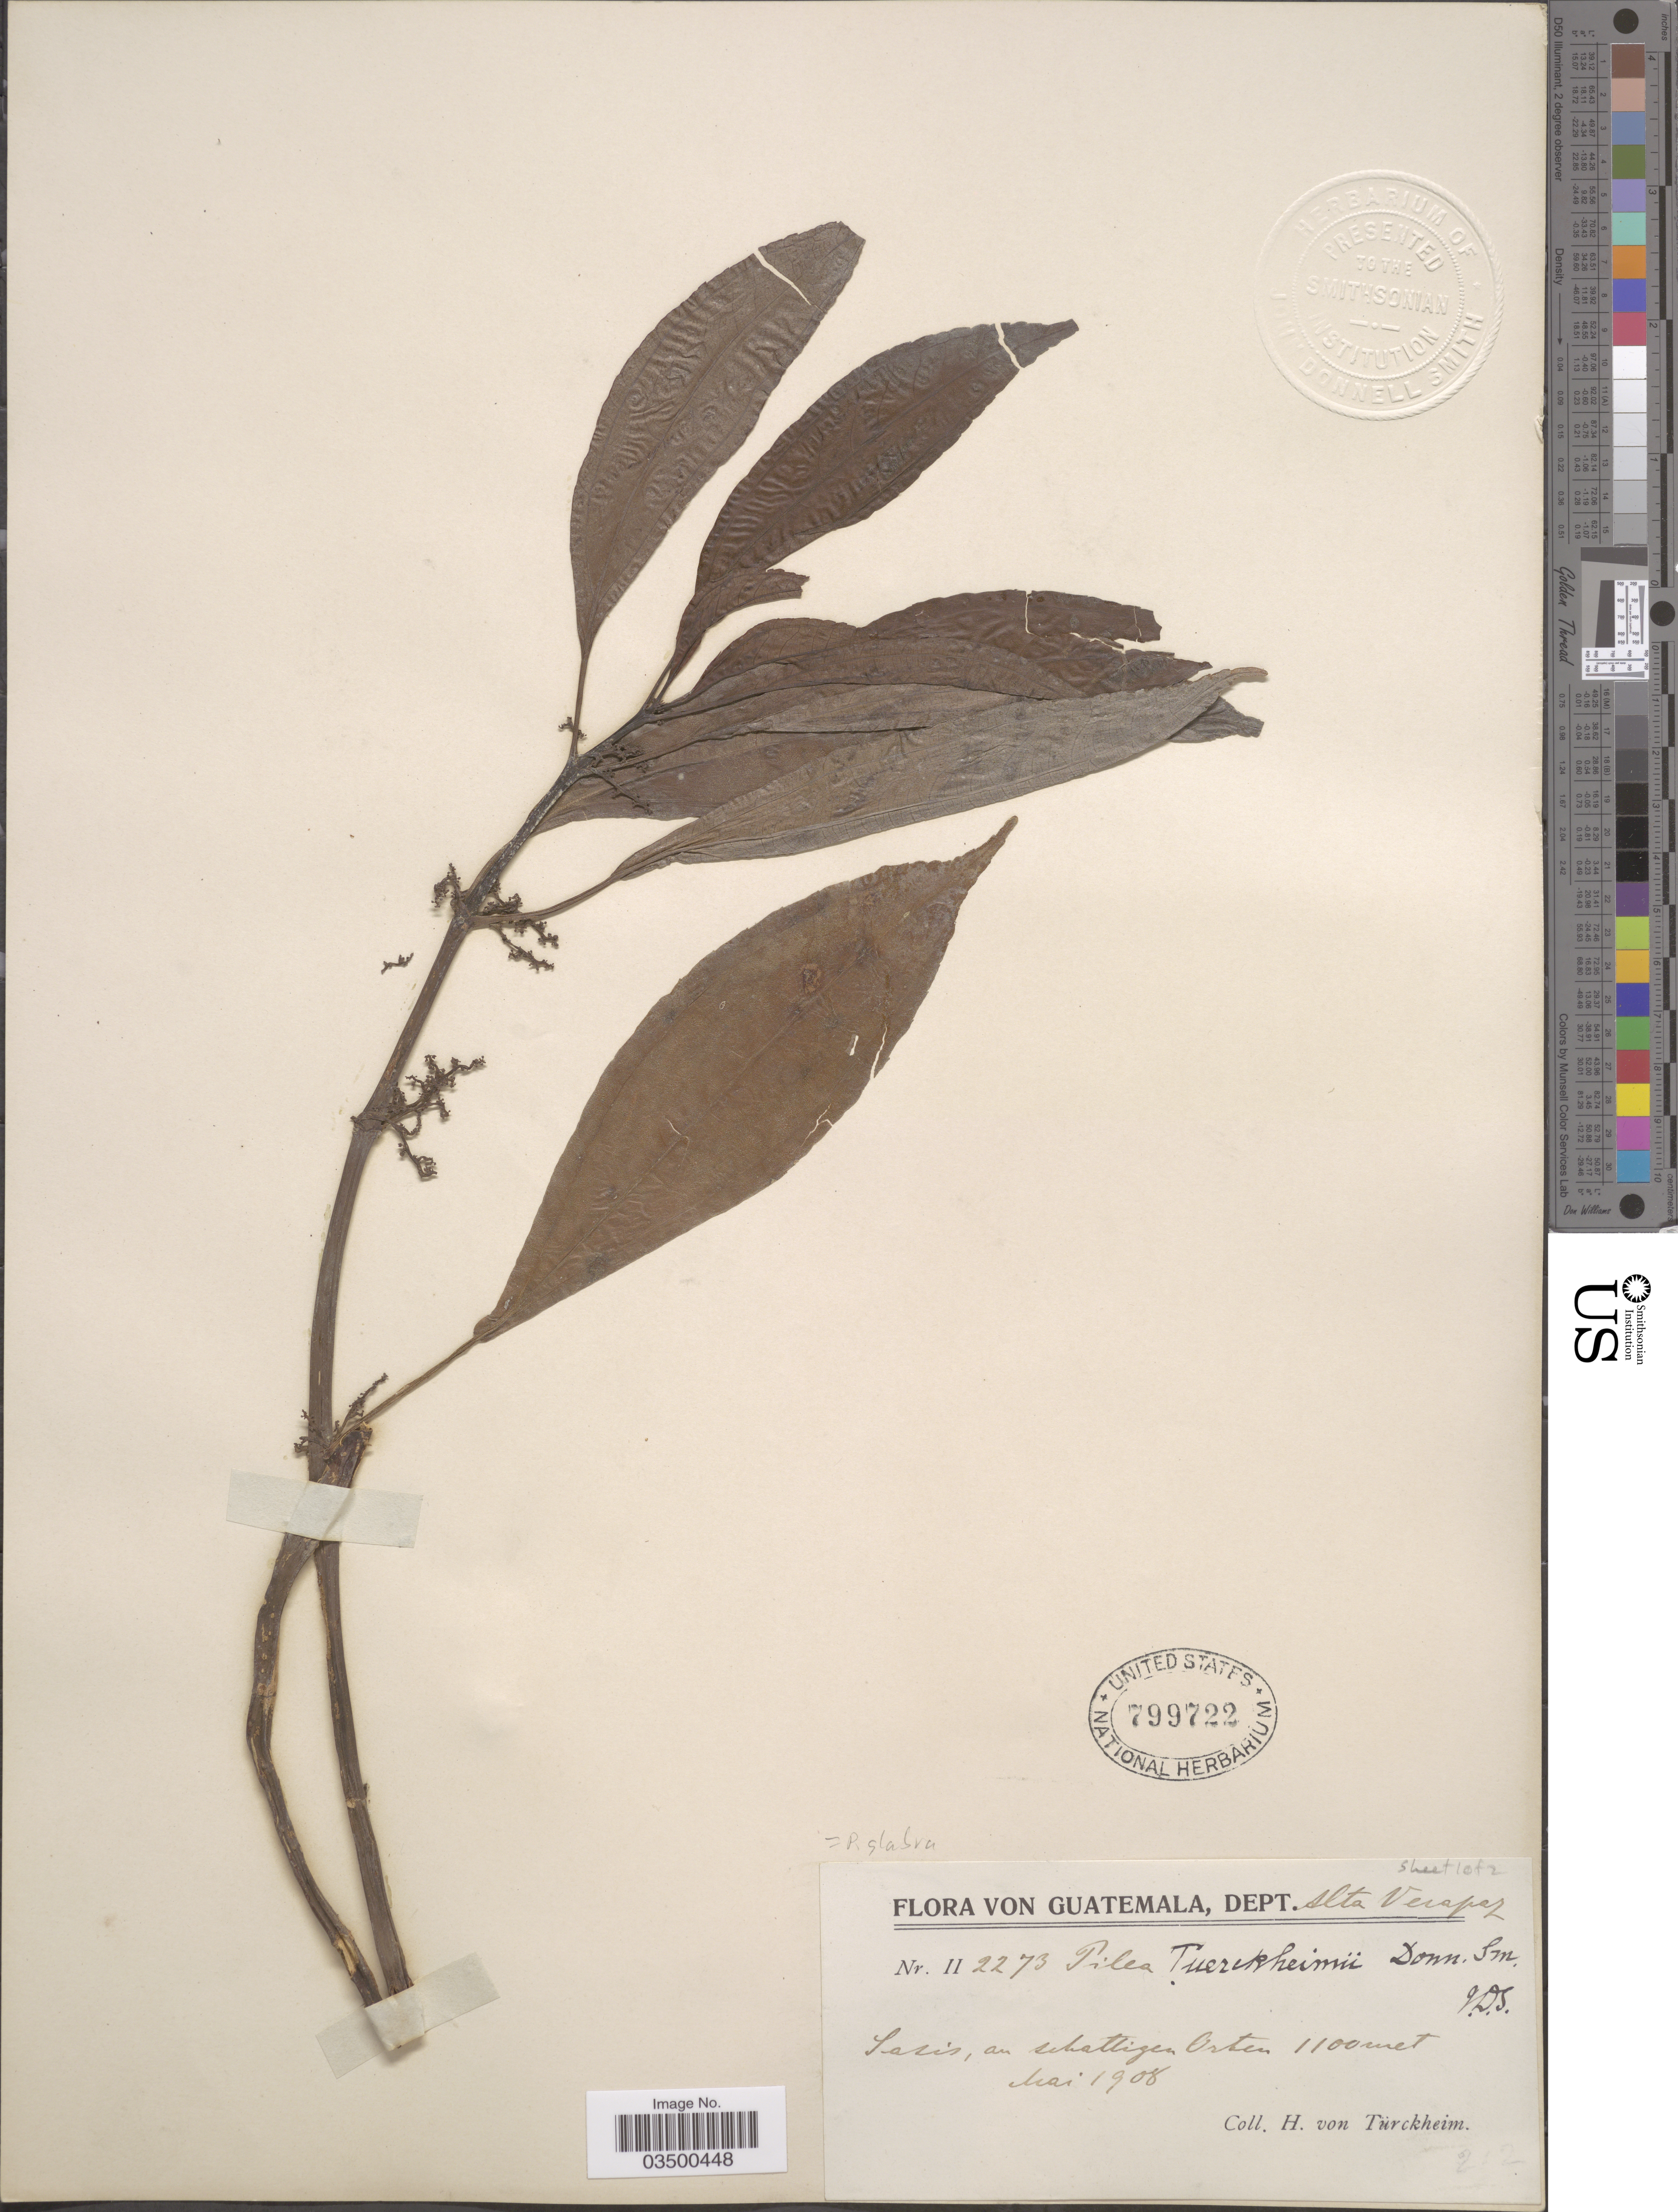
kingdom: Plantae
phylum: Tracheophyta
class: Magnoliopsida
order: Rosales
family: Urticaceae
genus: Pilea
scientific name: Pilea glabra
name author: S. Watson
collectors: H. von Türckheim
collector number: II2273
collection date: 1908-05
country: Guatemala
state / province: Alta Verapaz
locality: Dept. Alta Verapaz. Sasis, an schattigen orten [in shady places].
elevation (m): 1100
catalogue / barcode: US 799722